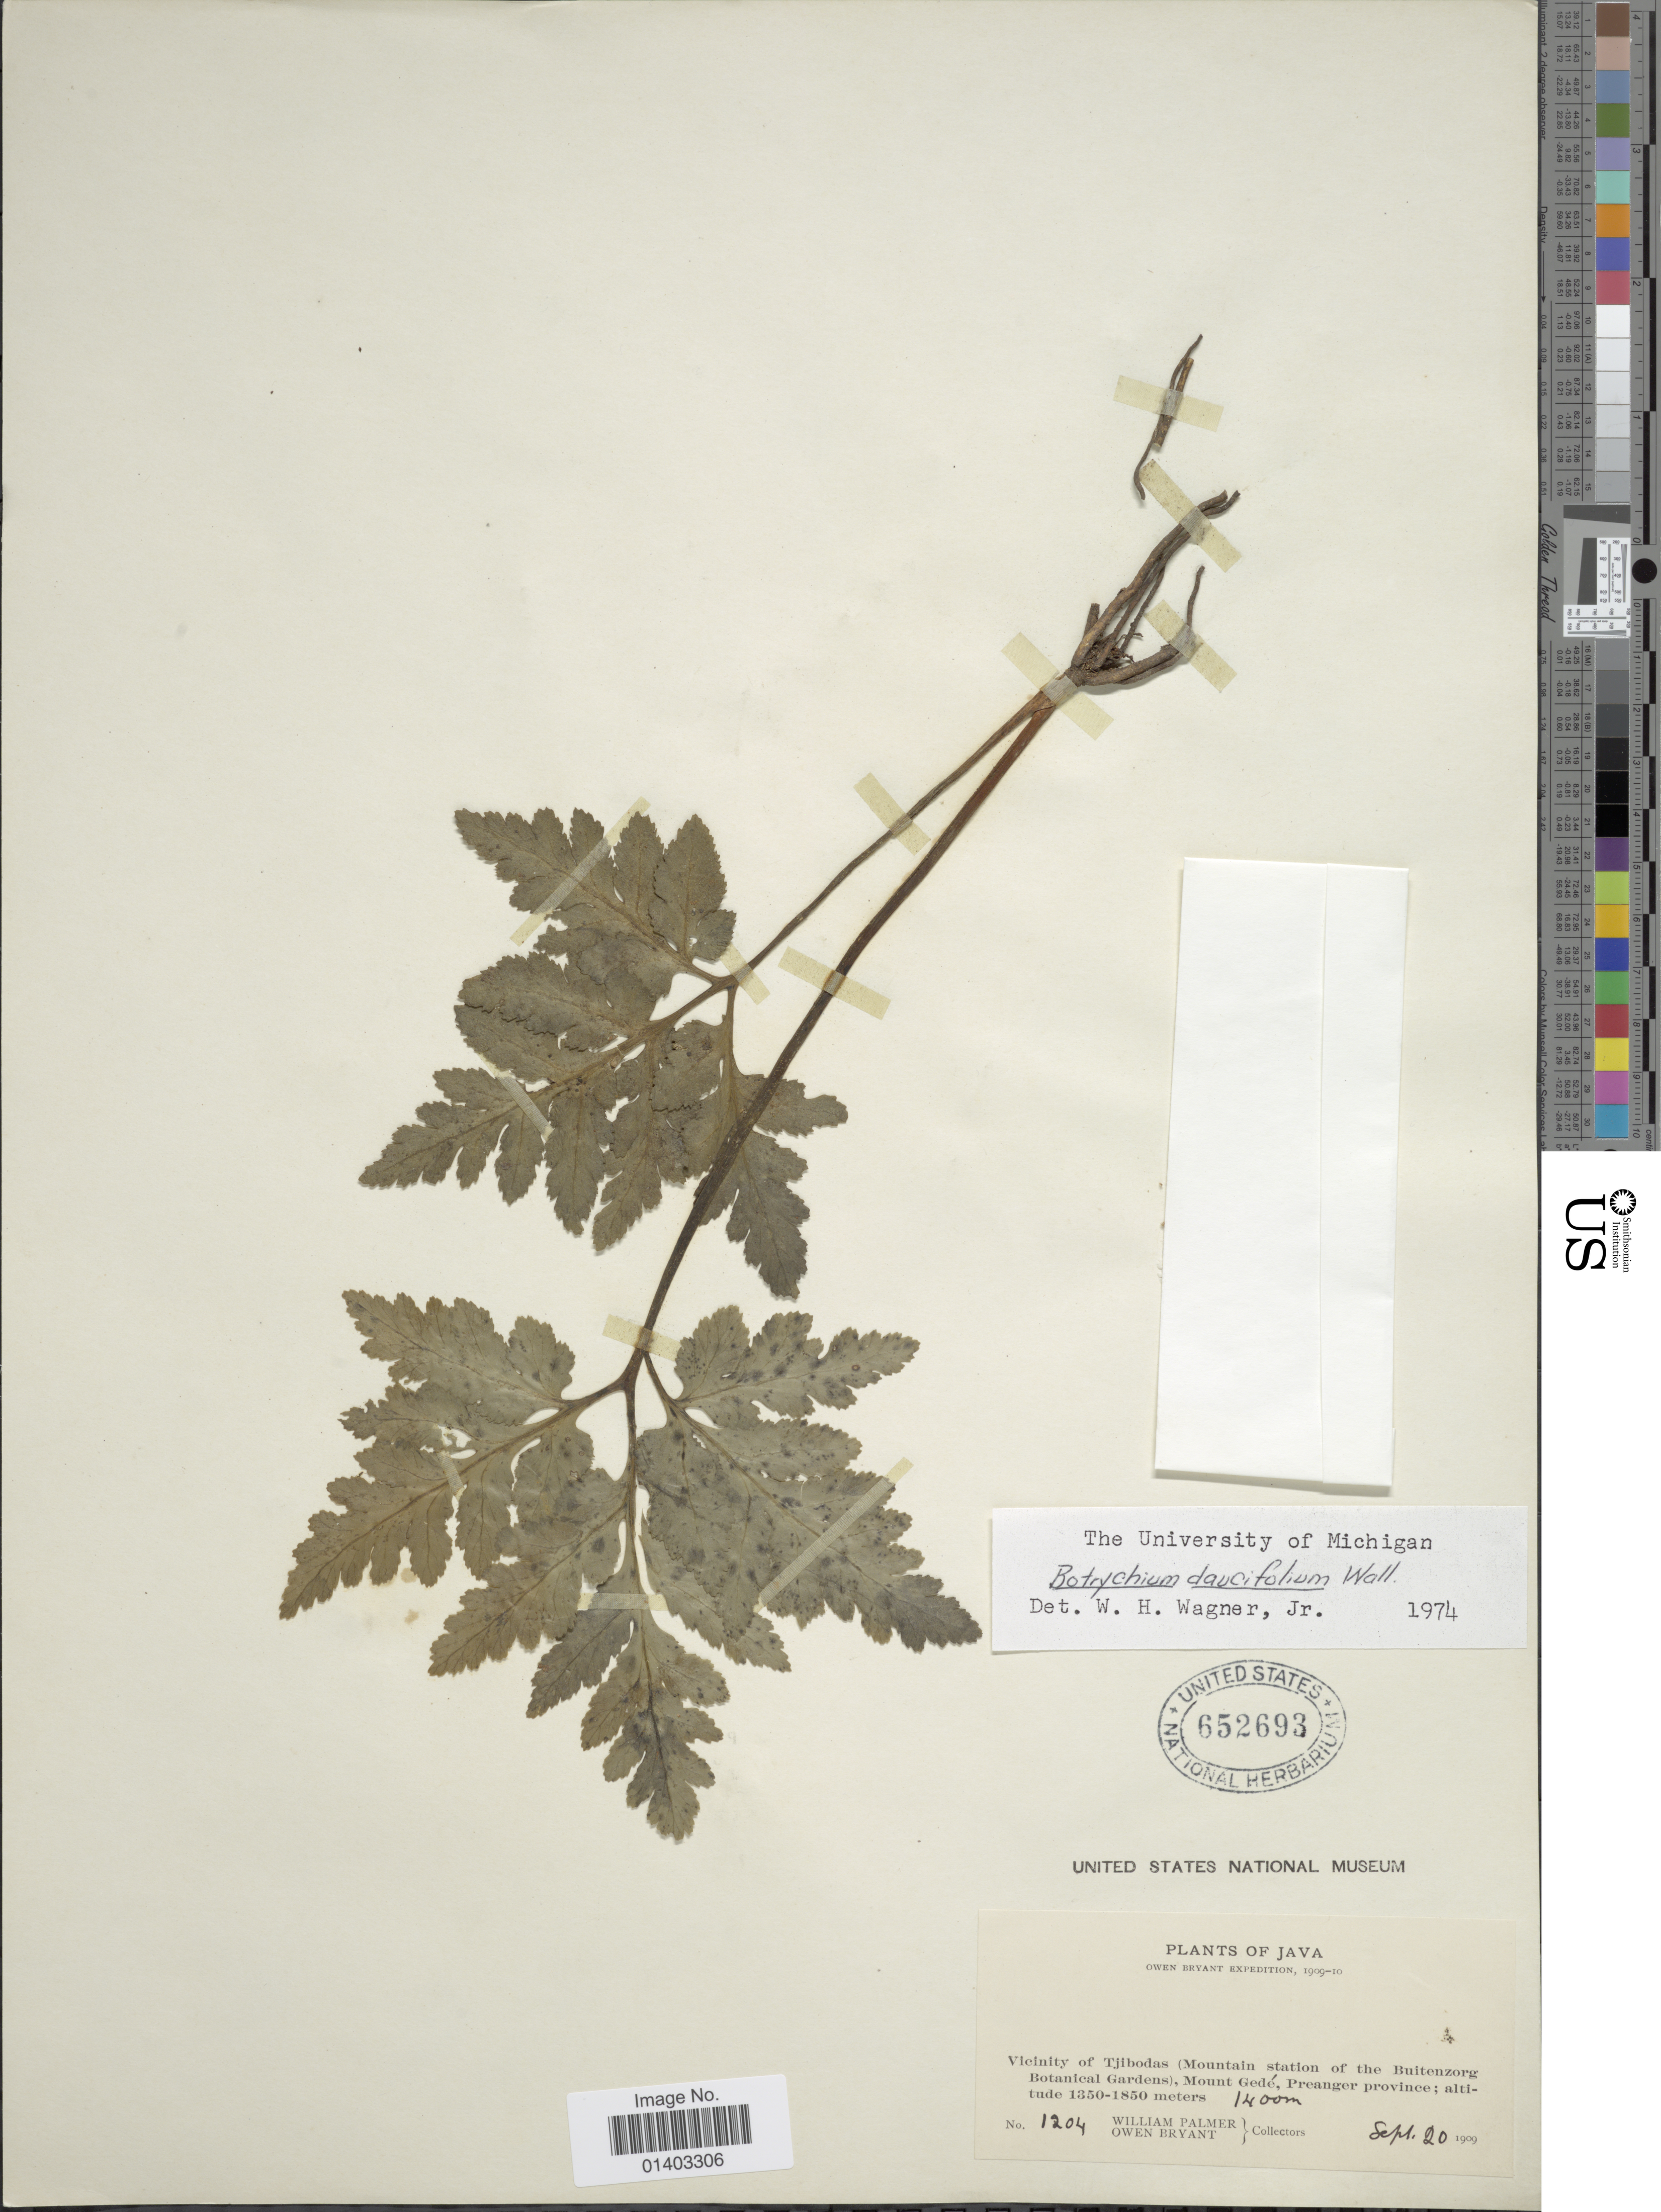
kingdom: Plantae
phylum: Tracheophyta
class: Polypodiopsida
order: Ophioglossales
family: Ophioglossaceae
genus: Botrychium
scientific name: Botrychium daucifolium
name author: (Wall.) Hook. & Grev.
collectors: W. Palmer & O. Bryant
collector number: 1204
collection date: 1909-09-20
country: Indonesia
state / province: Java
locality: Vicinity of Tjibodas (Mountain station of the Buitenzorg Botanical Gardens), Mount Gedé, Preanger province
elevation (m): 1350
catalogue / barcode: US 652693